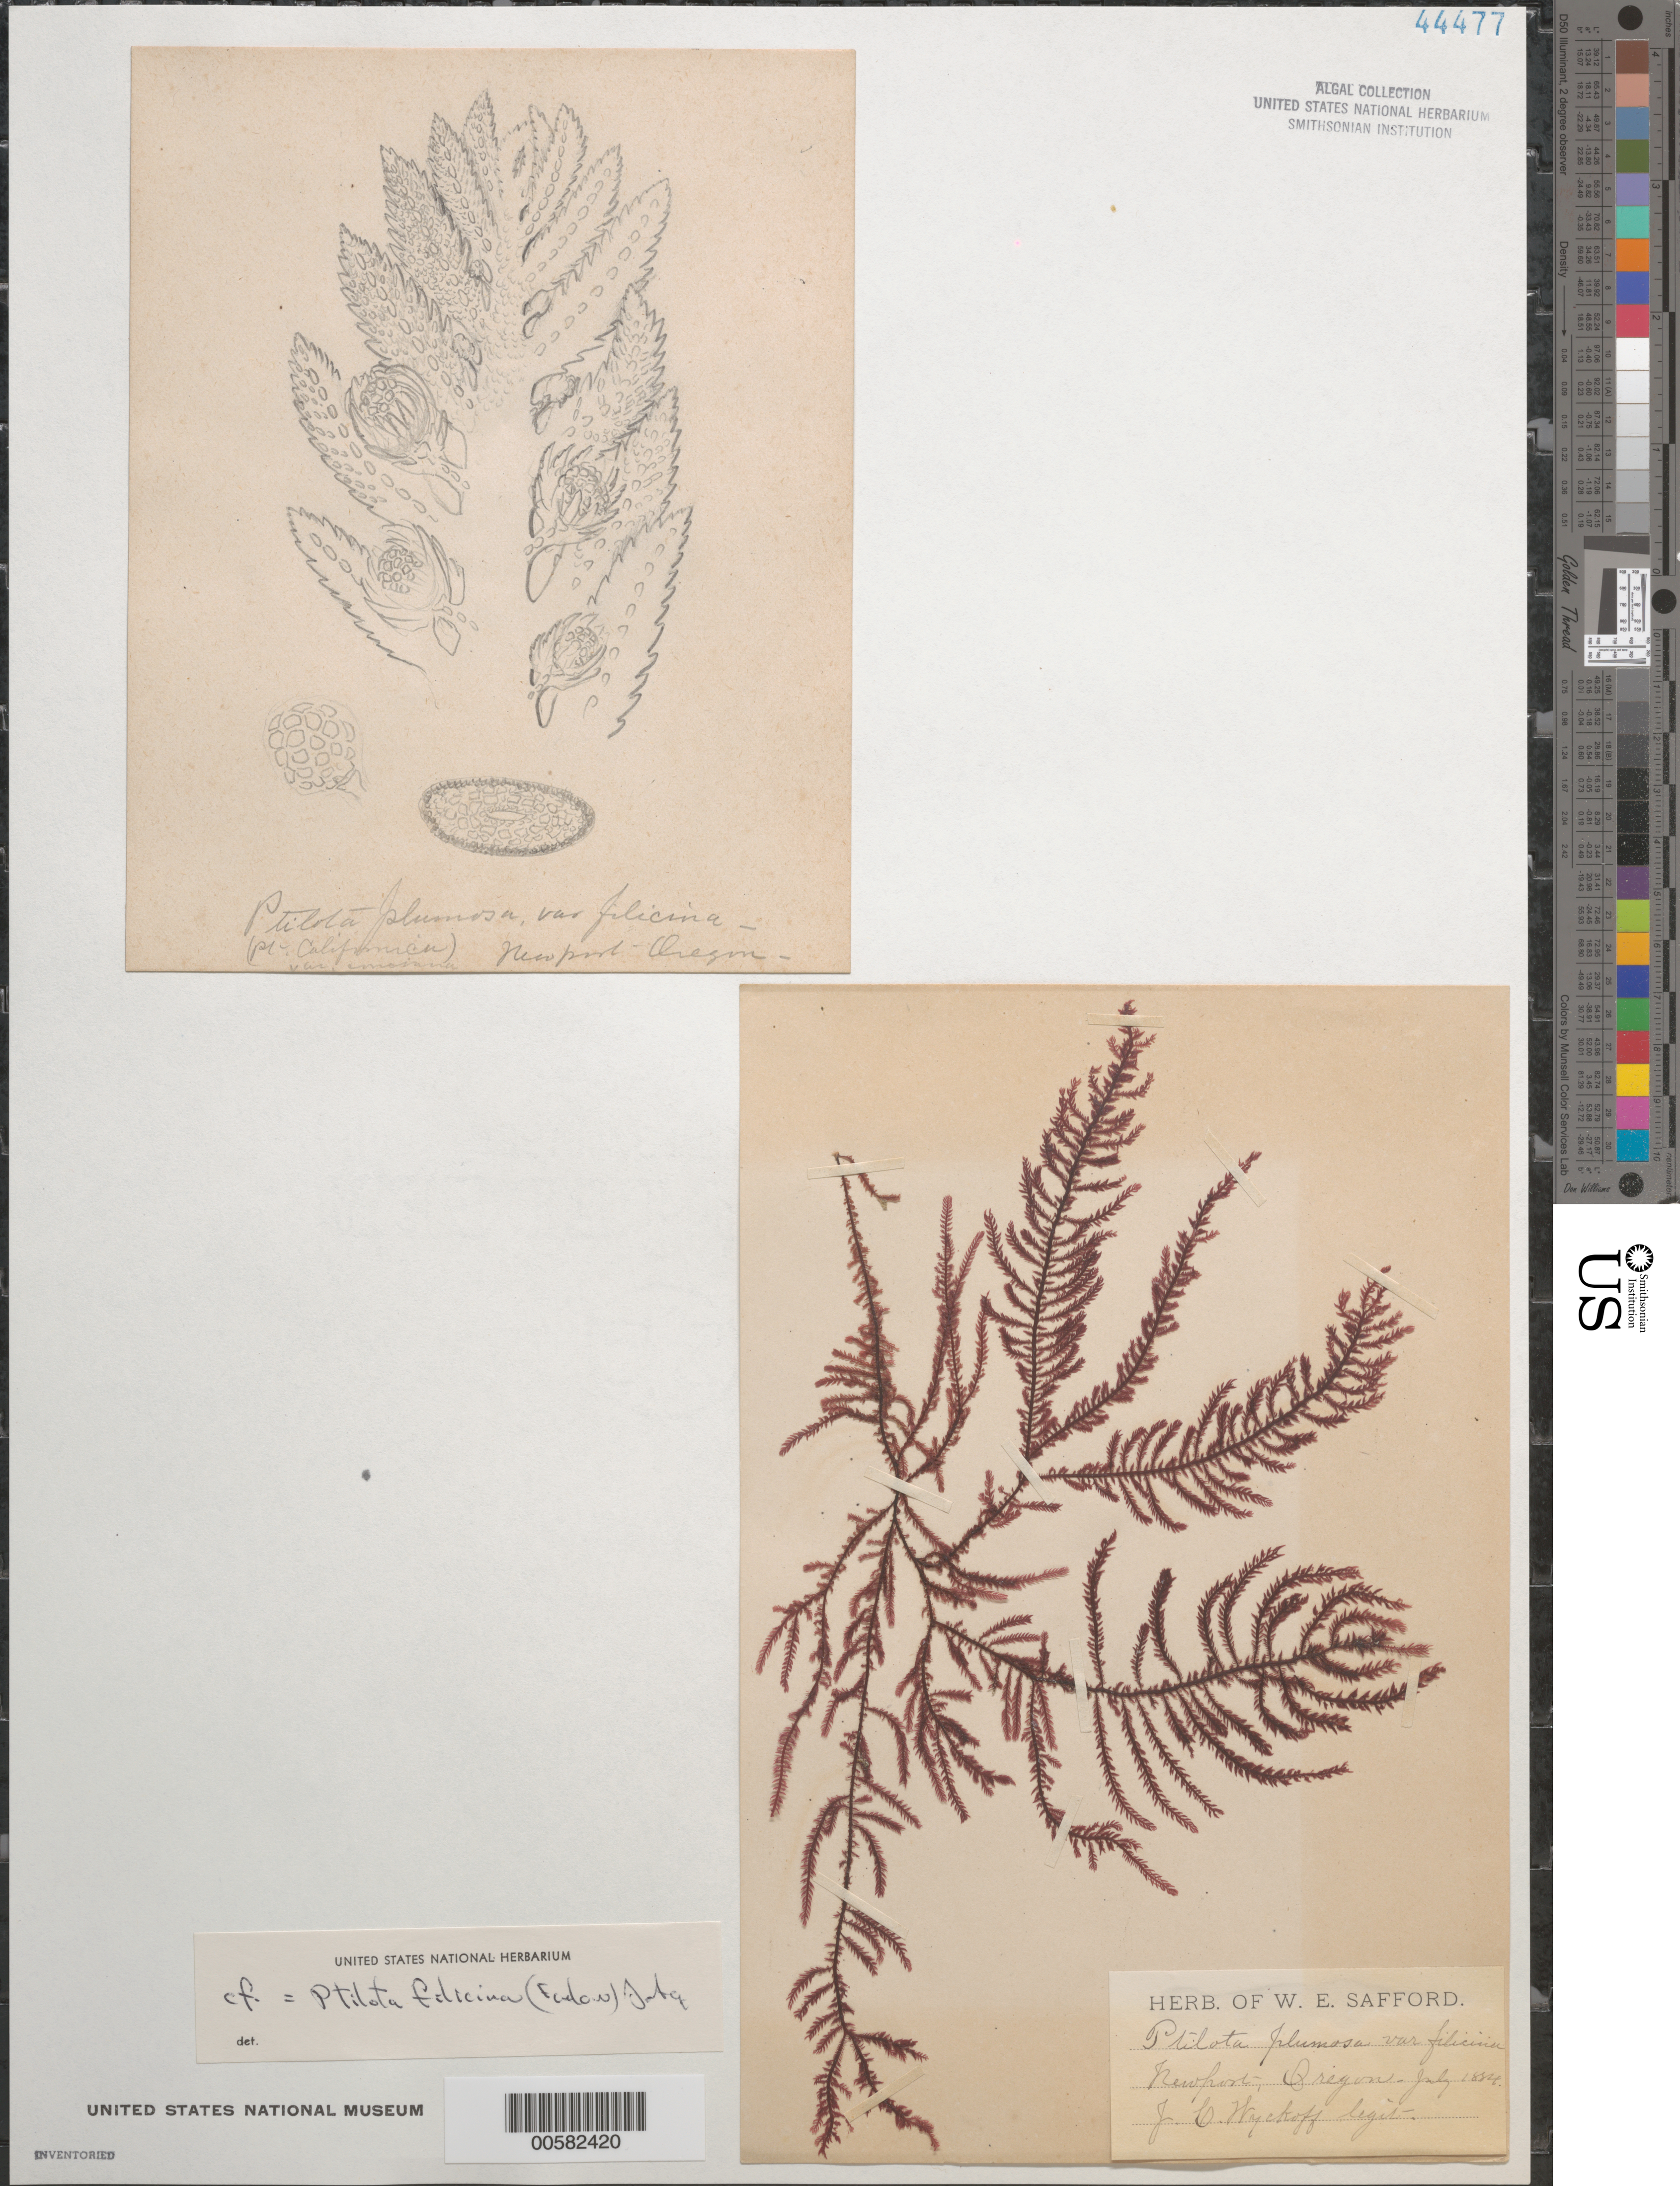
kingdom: Plantae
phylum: Rhodophyta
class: Florideophyceae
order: Ceramiales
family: Wrangeliaceae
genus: Ptilota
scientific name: Ptilota filicina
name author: J. Agardh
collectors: J. Wyckoff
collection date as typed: Jul 1884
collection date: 1884-07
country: United States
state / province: Oregon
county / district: Lincoln County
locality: Newport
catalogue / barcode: US 44477